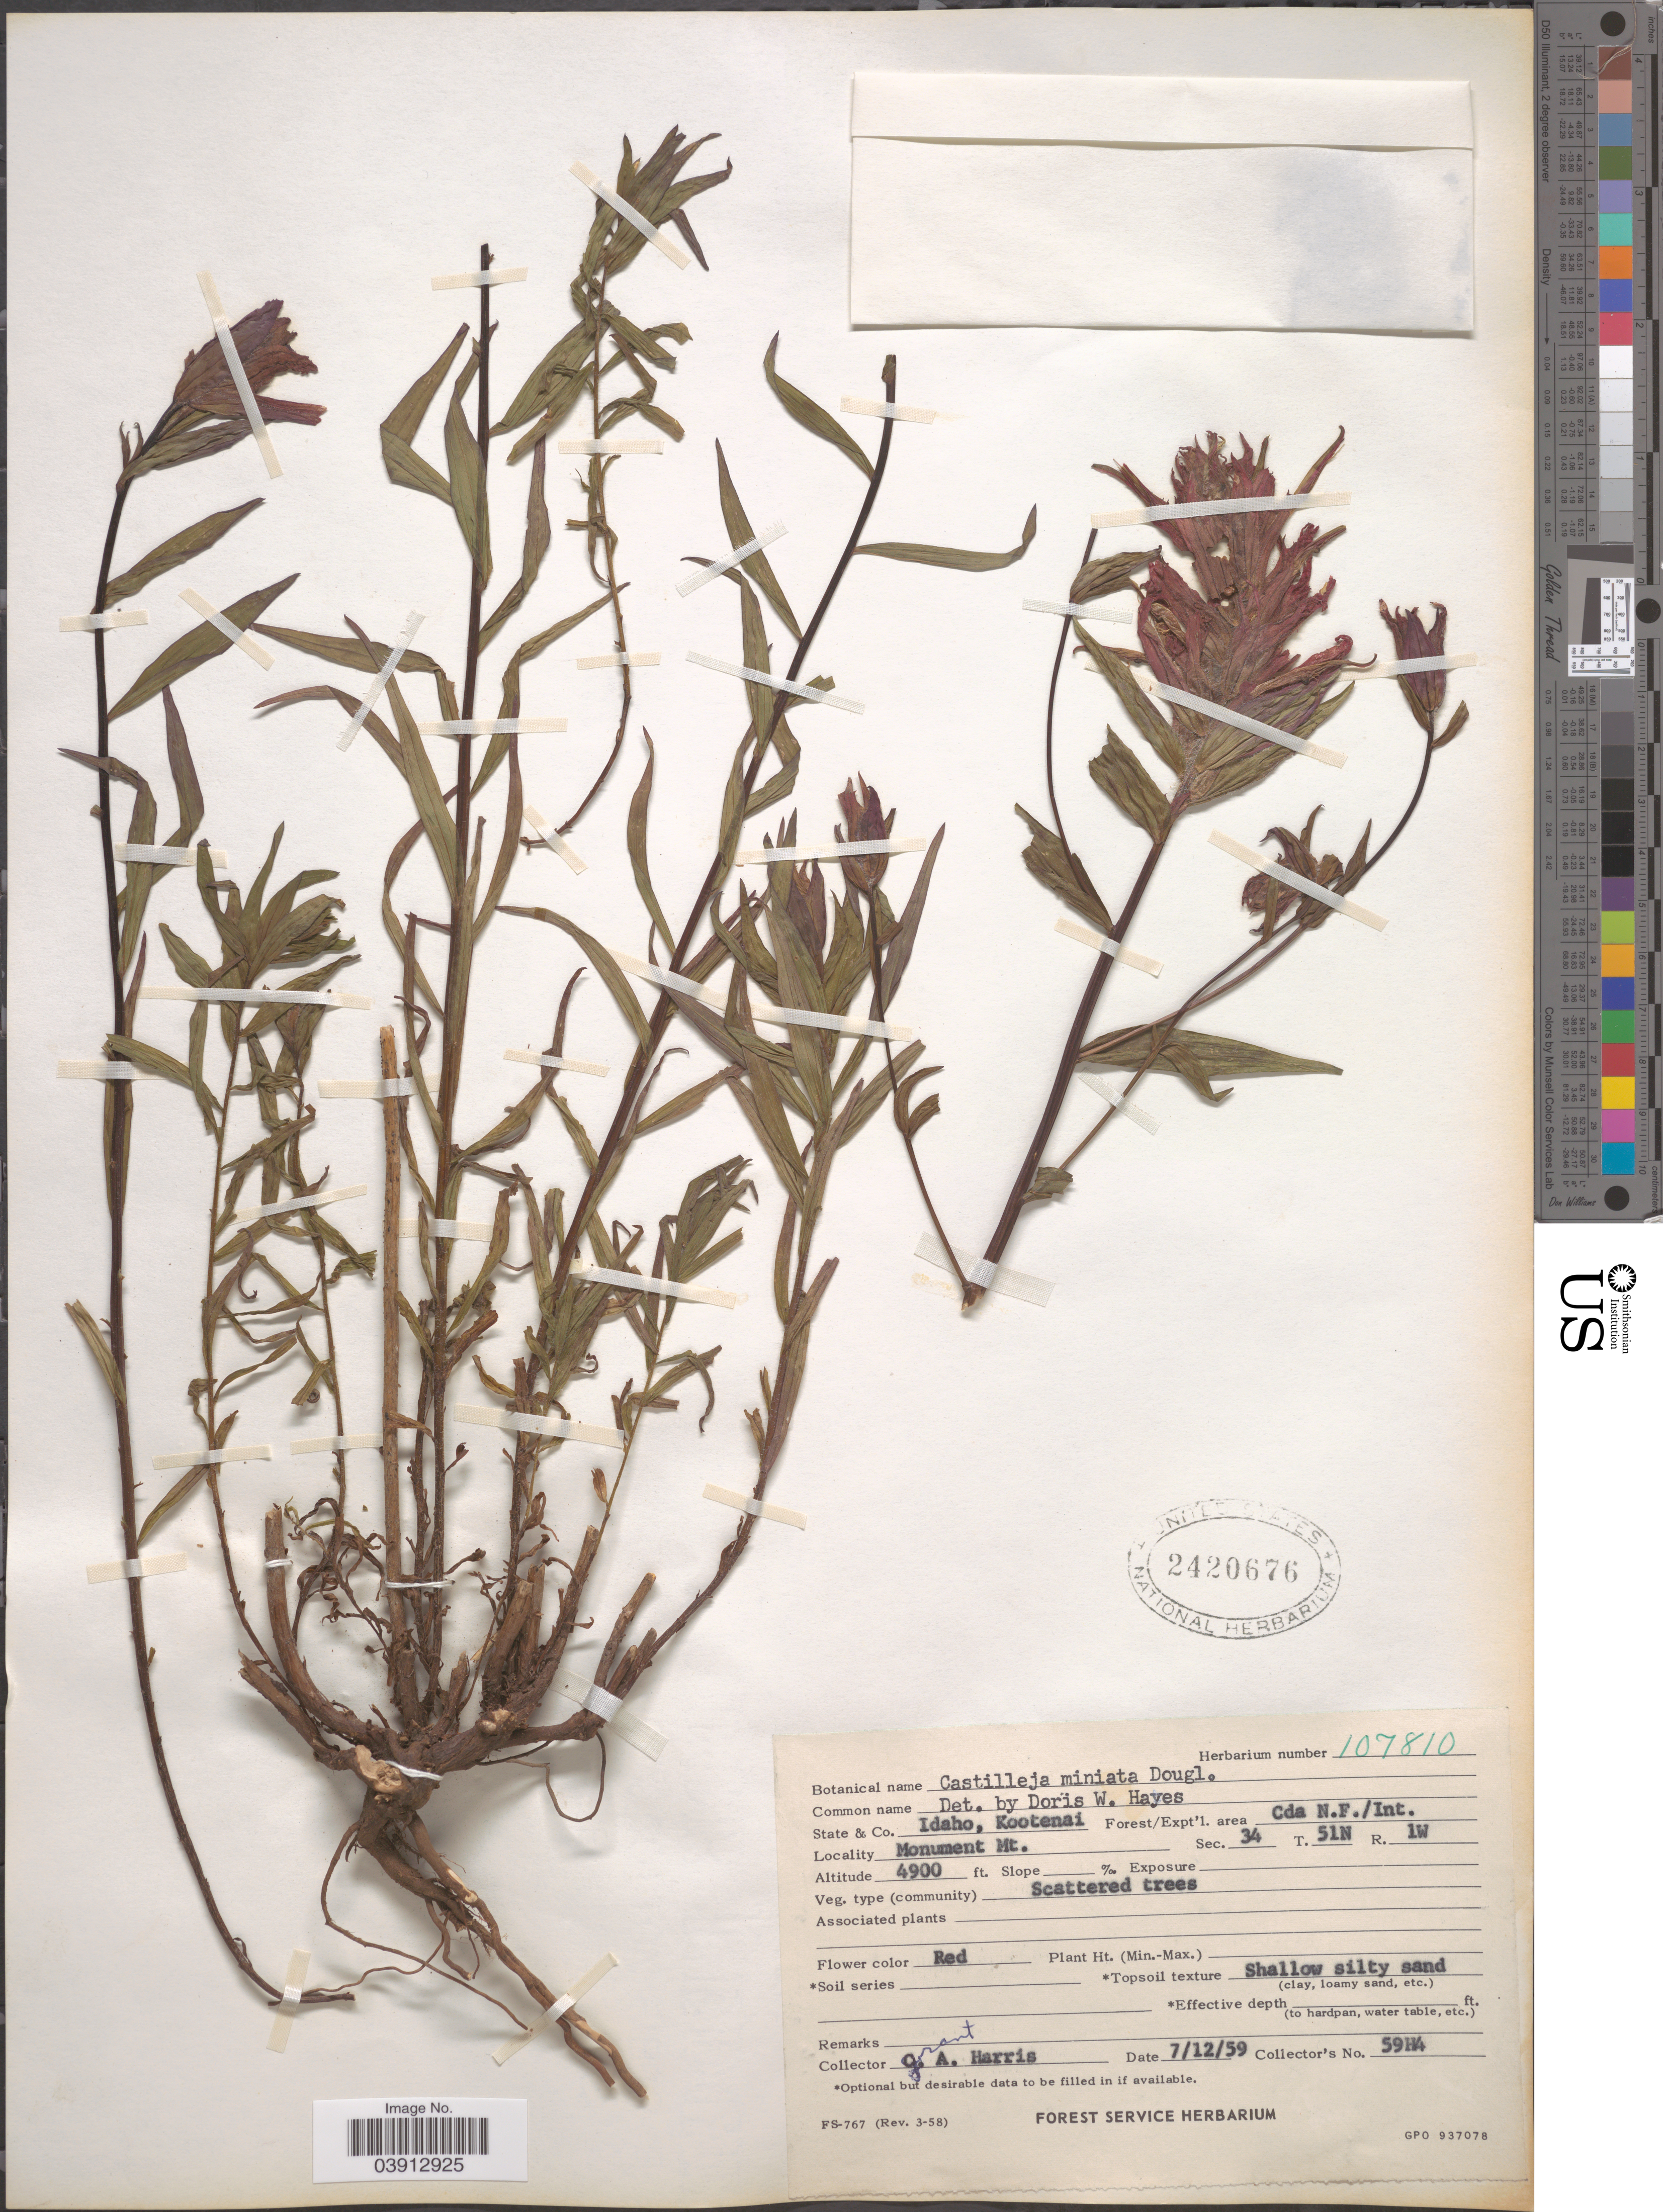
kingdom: Plantae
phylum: Tracheophyta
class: Magnoliopsida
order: Lamiales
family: Orobanchaceae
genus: Castilleja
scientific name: Castilleja miniata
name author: Douglas ex Hook.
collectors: G. Harris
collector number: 59H4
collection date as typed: Transcribed d/m/y: 12/7/59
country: United States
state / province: Idaho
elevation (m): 1494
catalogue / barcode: US 2420676